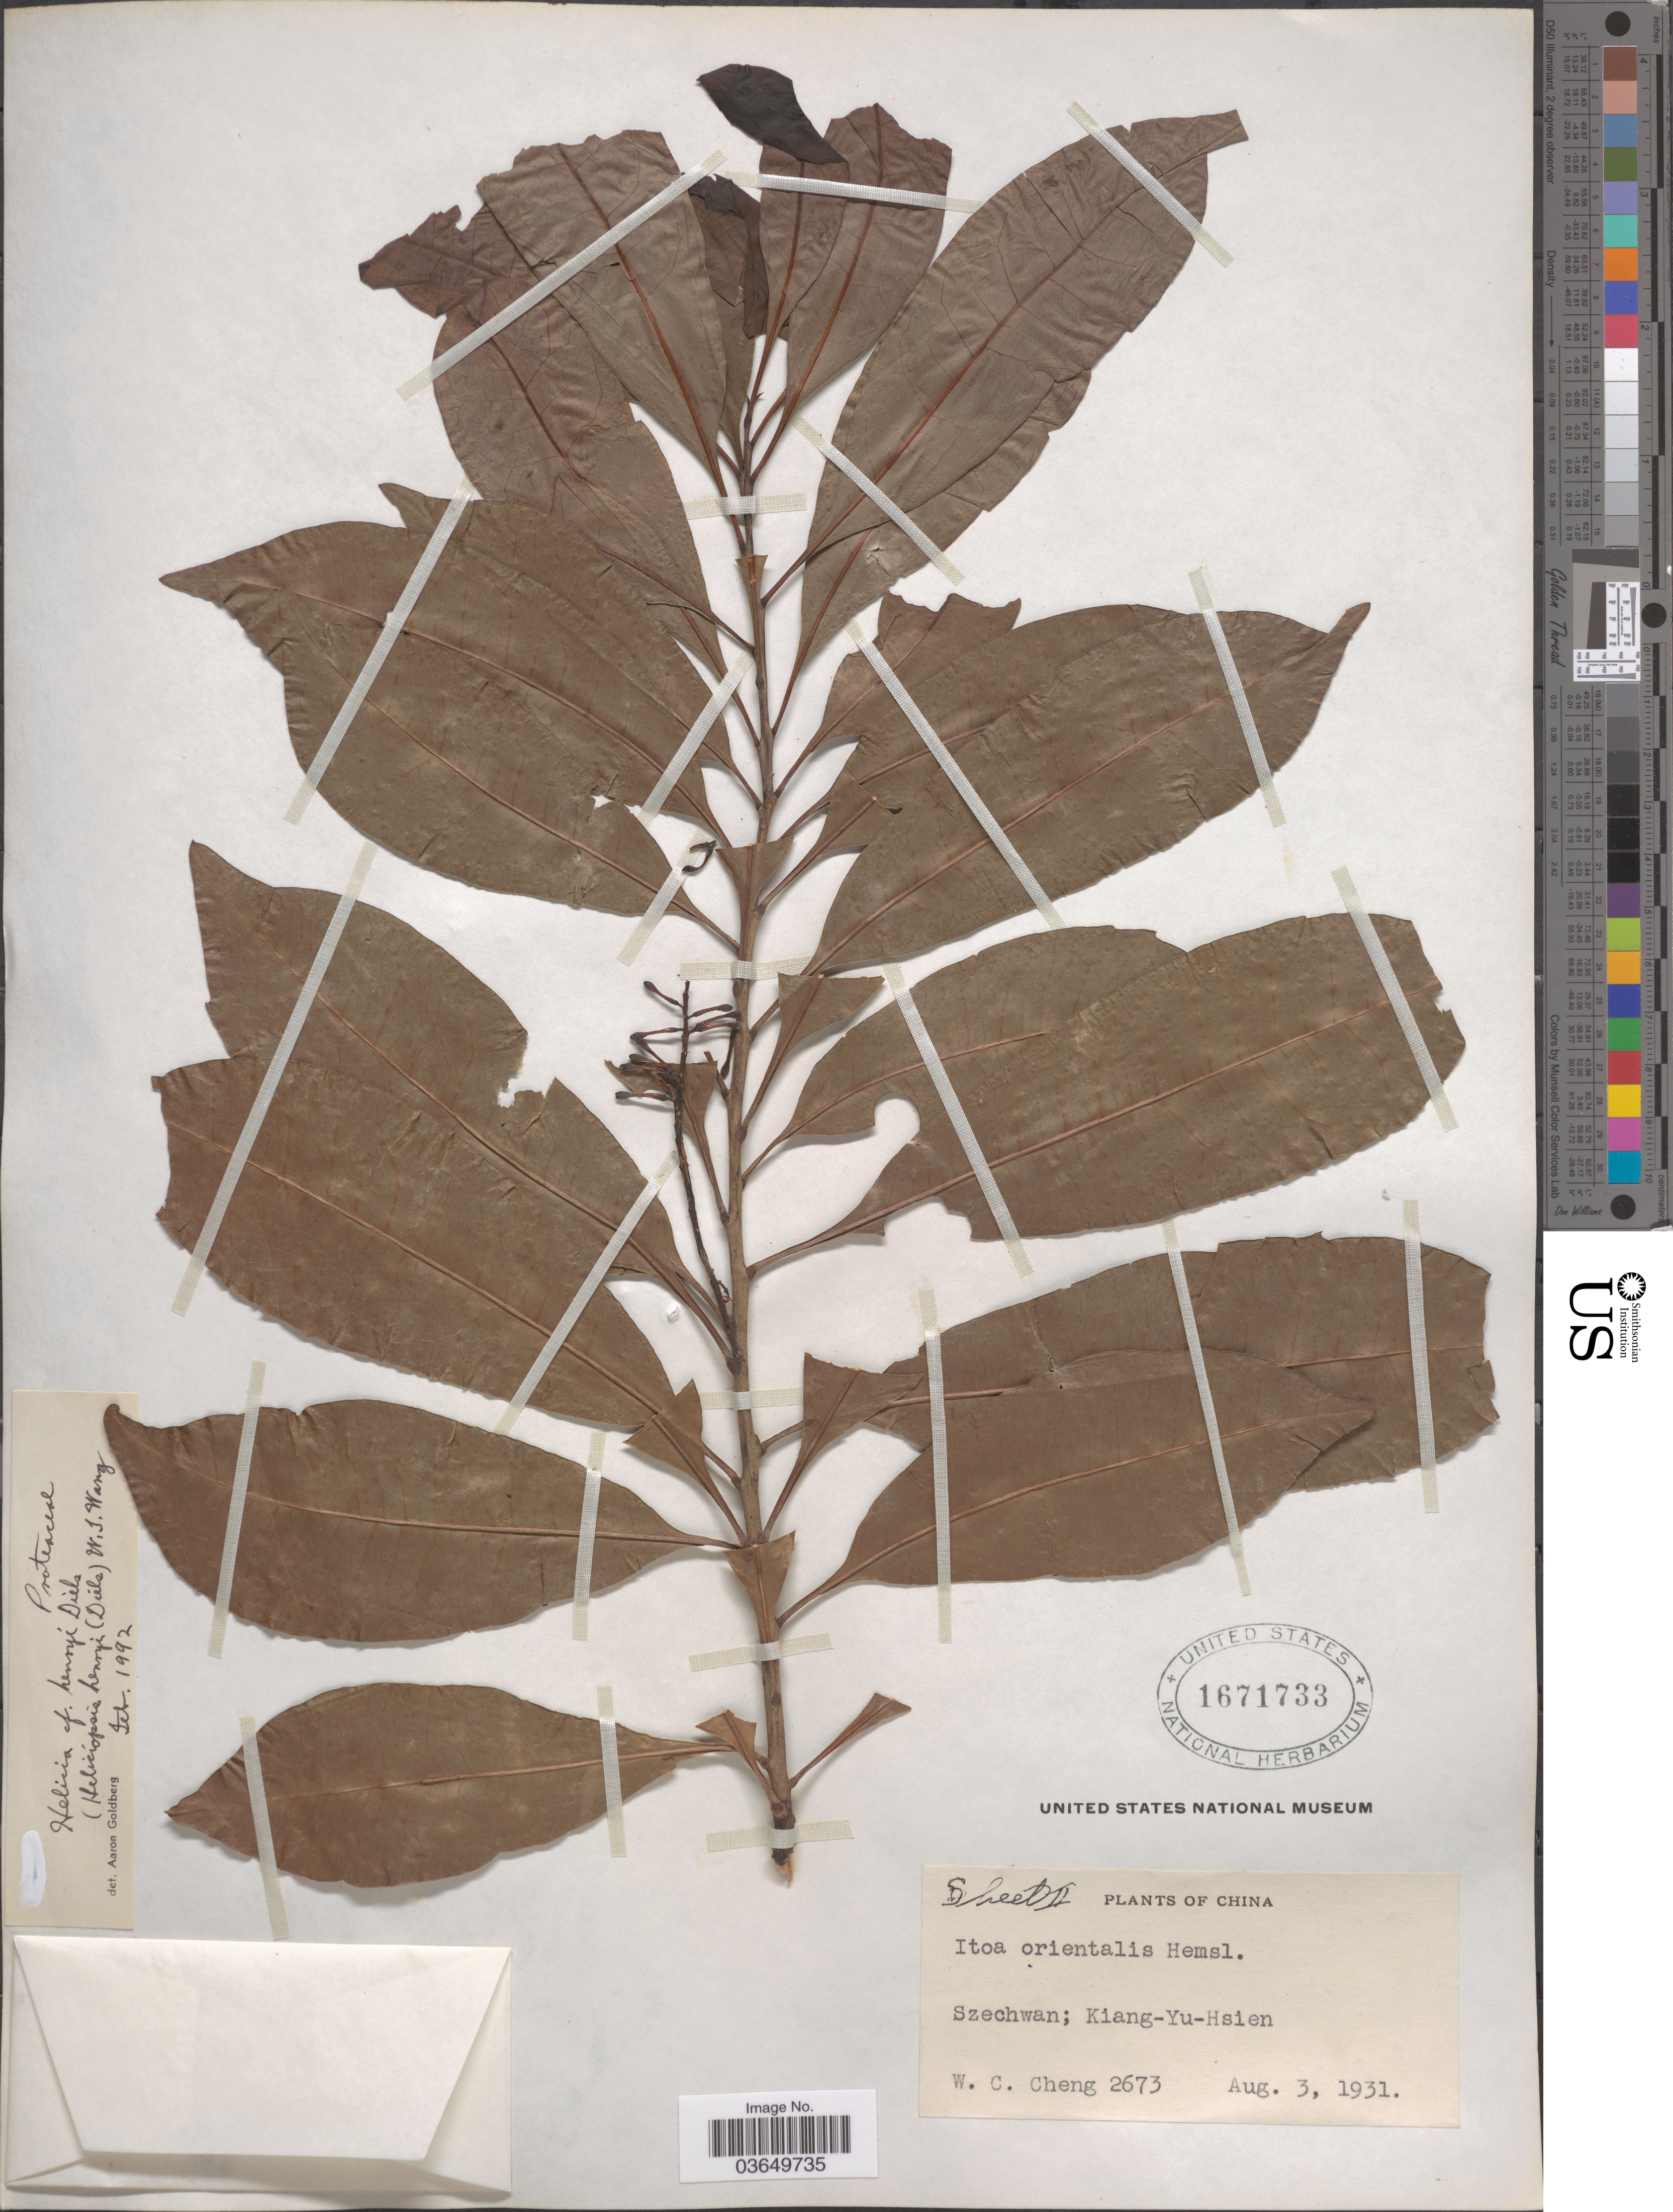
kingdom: Plantae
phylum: Tracheophyta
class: Magnoliopsida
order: Proteales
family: Proteaceae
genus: Helicia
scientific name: Helicia henryi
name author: Diels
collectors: W. C. Cheng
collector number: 2673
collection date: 1931-08-03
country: China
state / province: Sichuan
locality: Szechwan; Kiang-Yu-Hsien.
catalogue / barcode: US 1671733